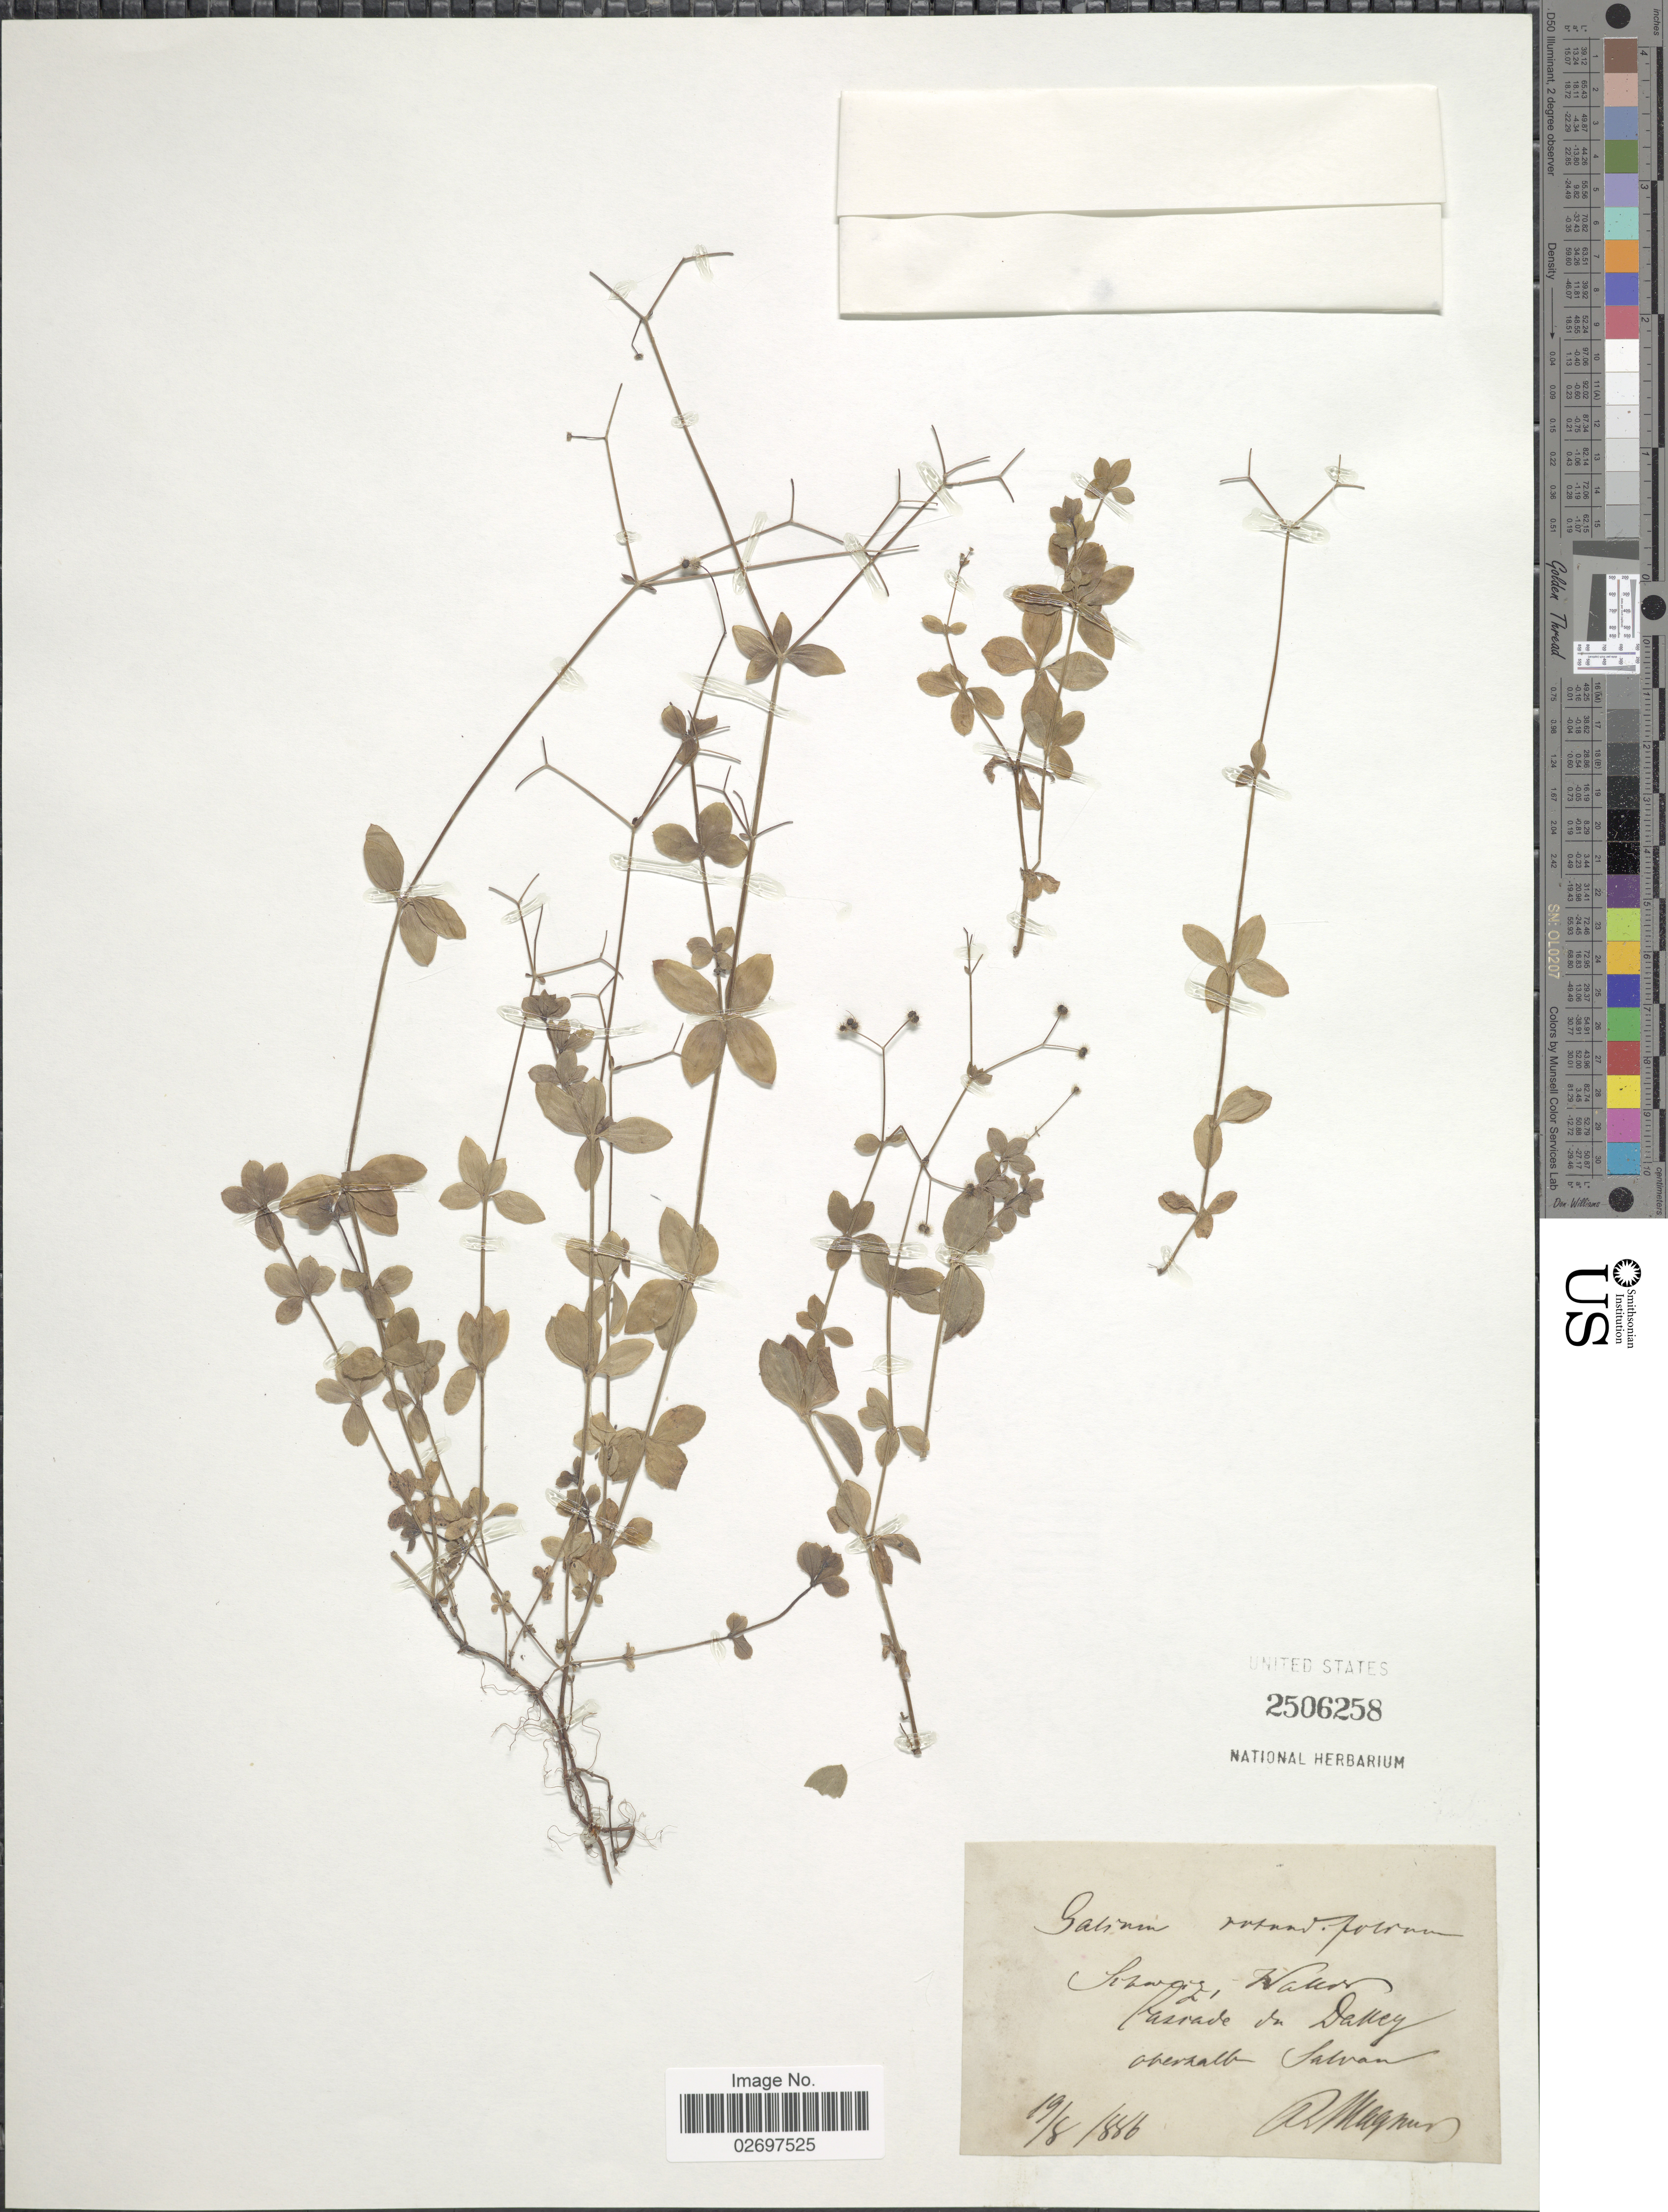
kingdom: Plantae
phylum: Tracheophyta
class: Magnoliopsida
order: Gentianales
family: Rubiaceae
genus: Galium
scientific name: Galium rotundifolium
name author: L.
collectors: P. W. Magnus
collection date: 1886-08-19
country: Switzerland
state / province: Valais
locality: Schwazi, Wallas. Cascade du Dailey oberhalb Salvan.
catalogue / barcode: US 2506258